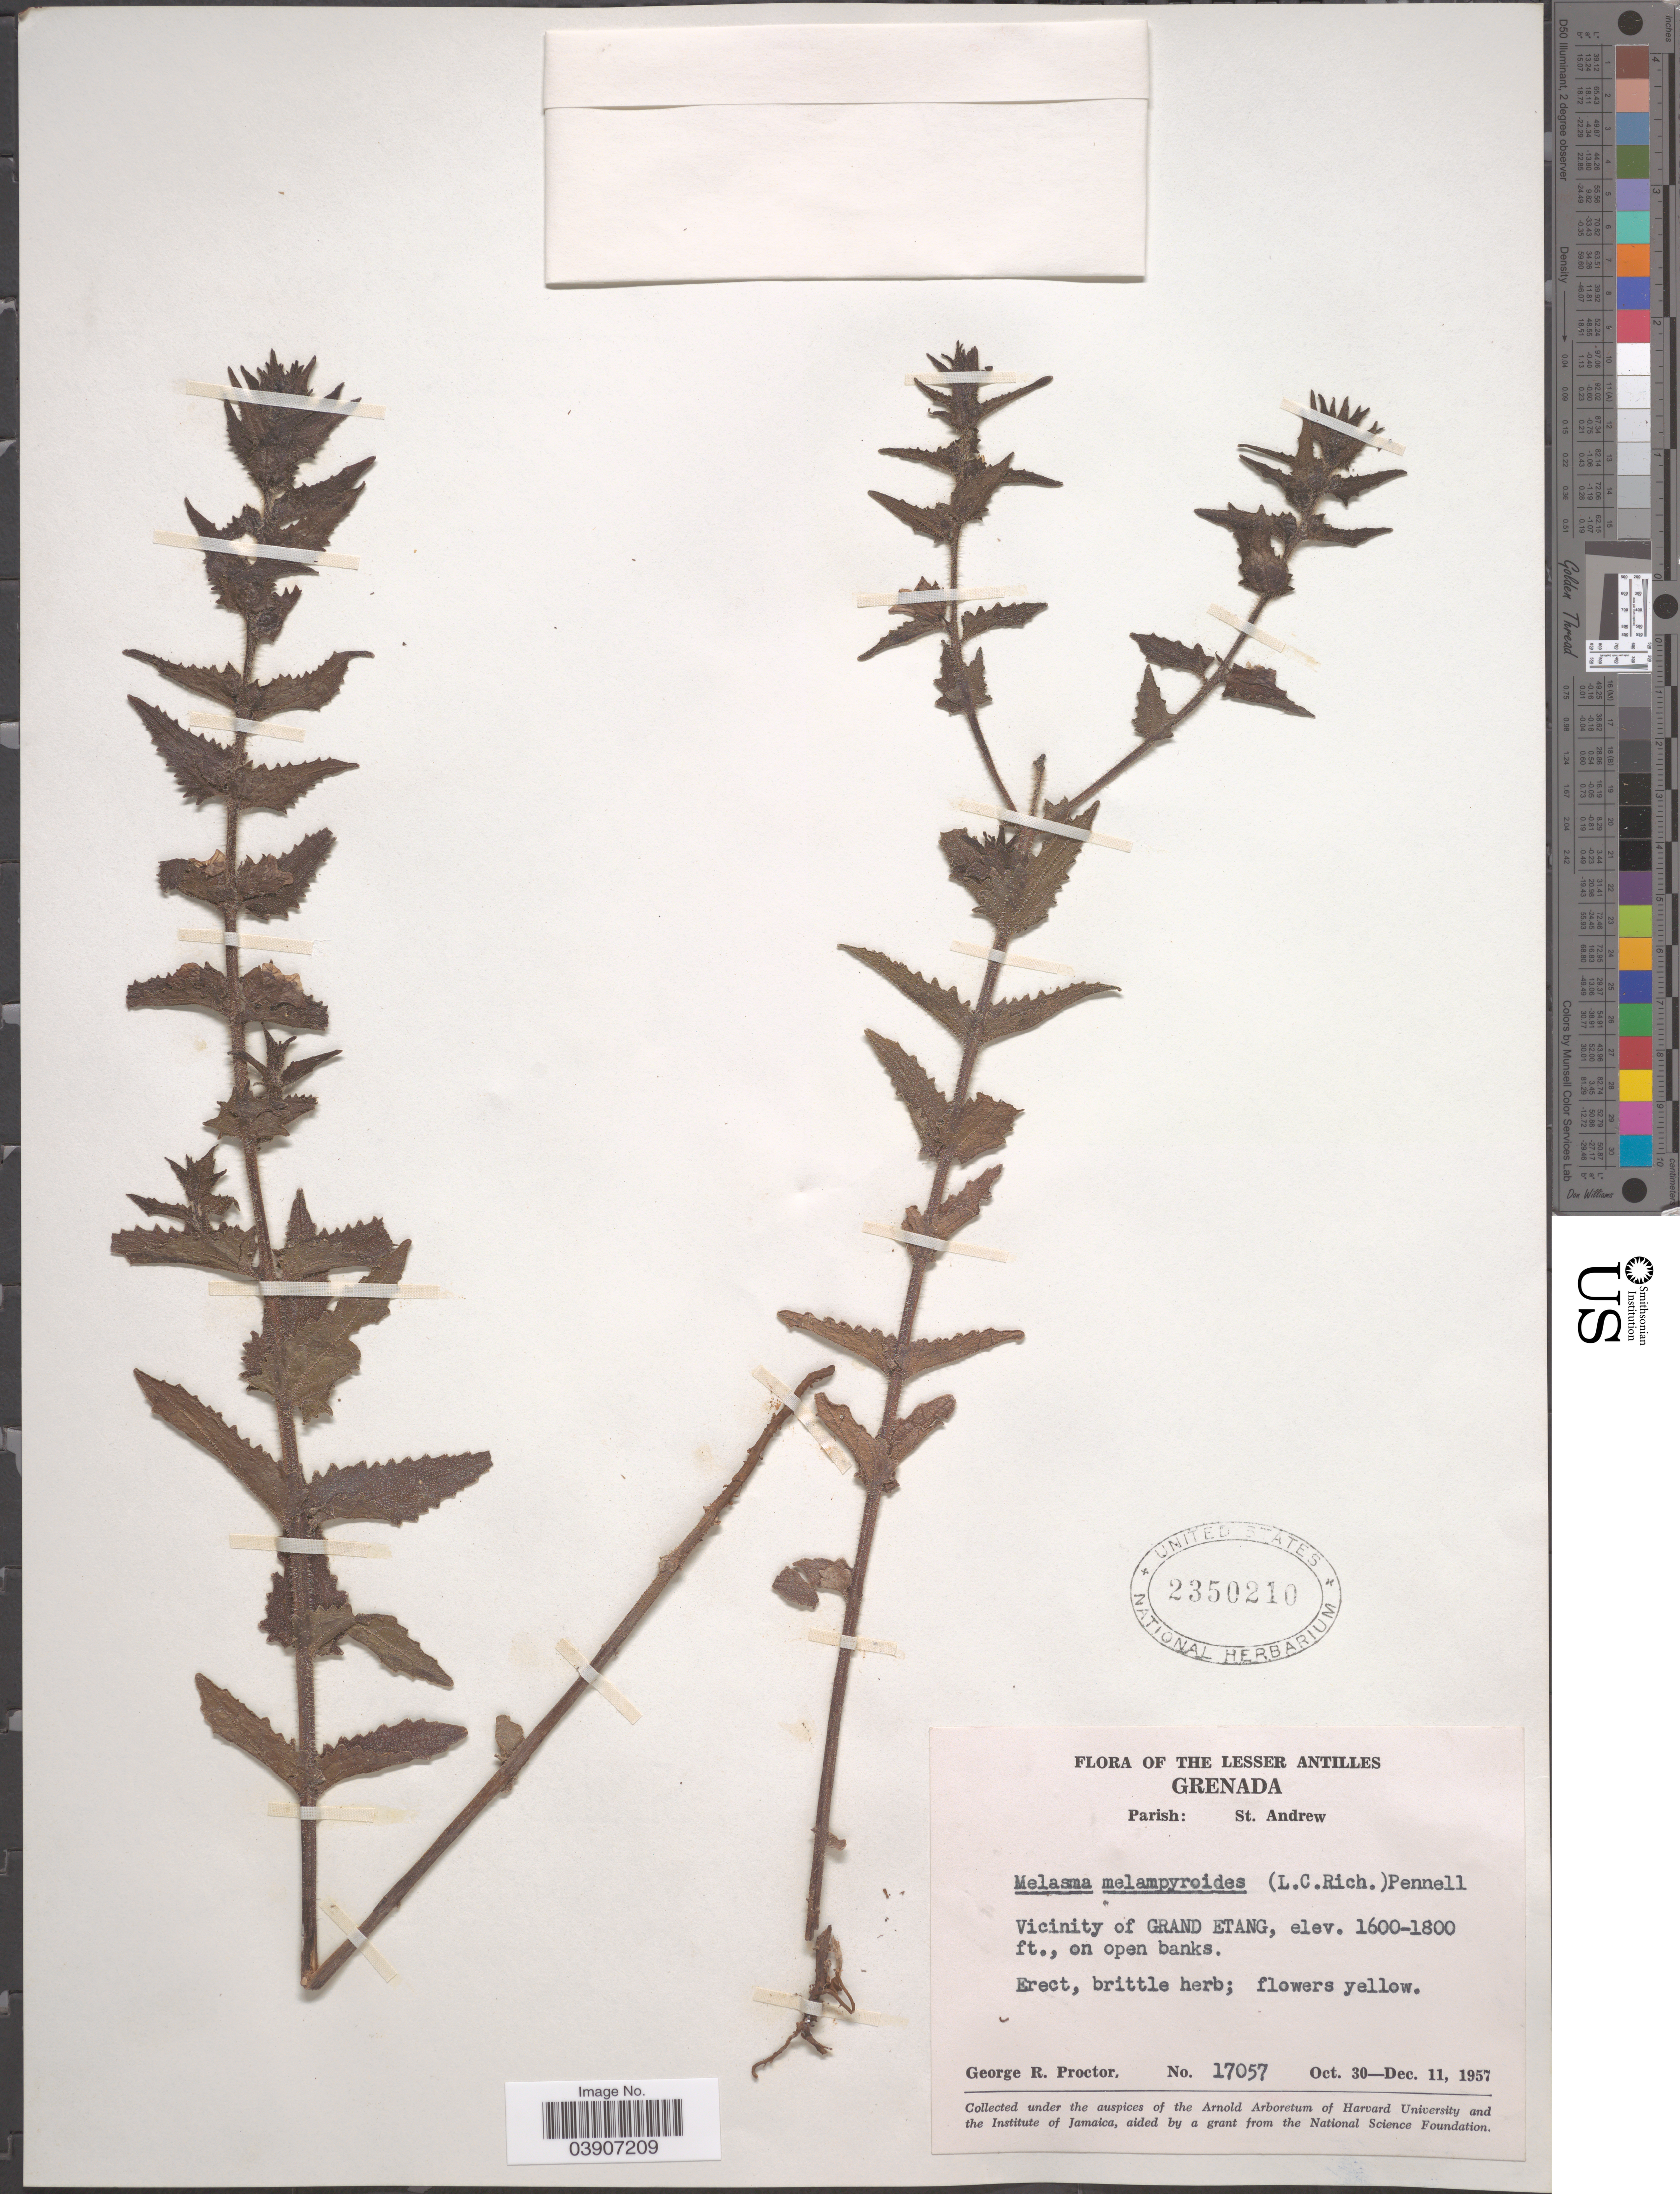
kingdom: Plantae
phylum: Tracheophyta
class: Magnoliopsida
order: Lamiales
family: Orobanchaceae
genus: Alectra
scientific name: Alectra aspera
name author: (Cham. & Schltdl.) L.O. Williams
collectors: G. R. Proctor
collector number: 17057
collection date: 1957-10-30/1957-12-11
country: Grenada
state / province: Saint Andrew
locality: The Lesser Antilles. Parish: St. Andrew. Vicinity of Grand Etang.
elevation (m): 488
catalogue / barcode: US 2350210